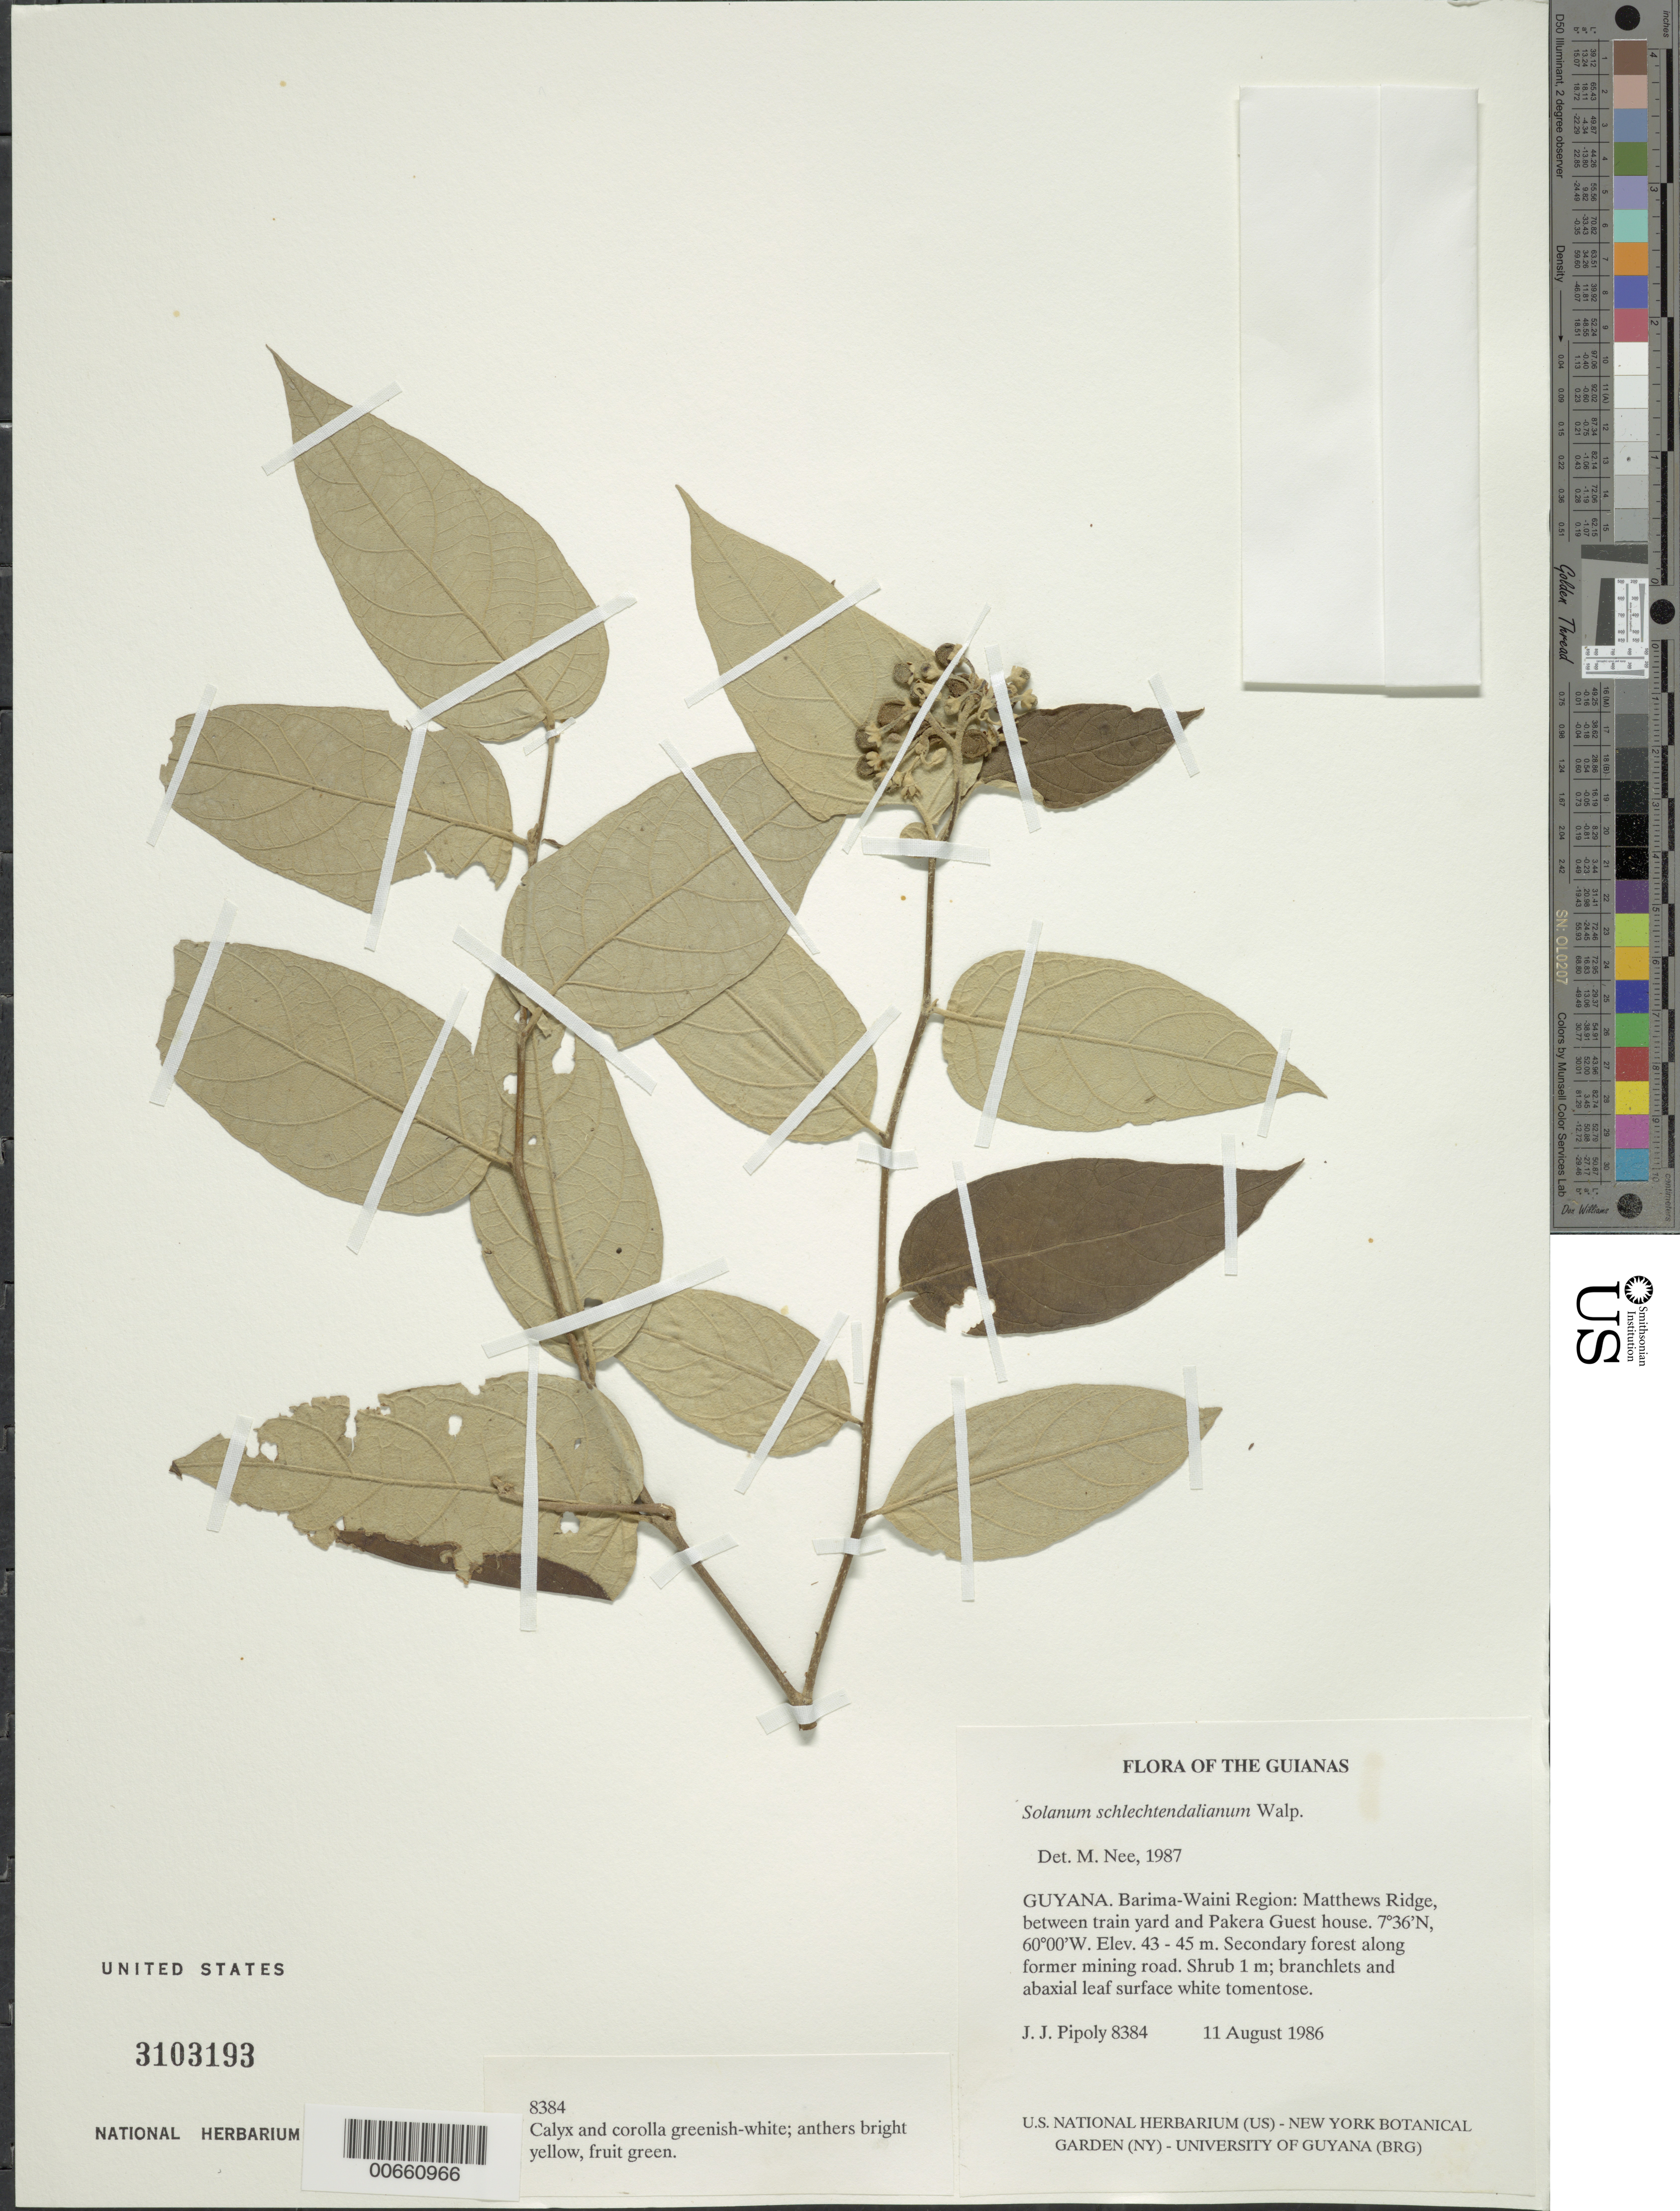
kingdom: Plantae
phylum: Tracheophyta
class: Magnoliopsida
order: Solanales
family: Solanaceae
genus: Solanum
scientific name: Solanum schlechtendalianum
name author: Walp.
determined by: Nee, Michael H.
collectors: J. J. Pipoly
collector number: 8384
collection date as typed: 8 Aug 1986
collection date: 1986-08-08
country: Guyana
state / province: Barima-Waini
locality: Matthews Ridge, between train yard and Pakera Guest house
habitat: Secondary forest along former mining road.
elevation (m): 45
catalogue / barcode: US 3103193